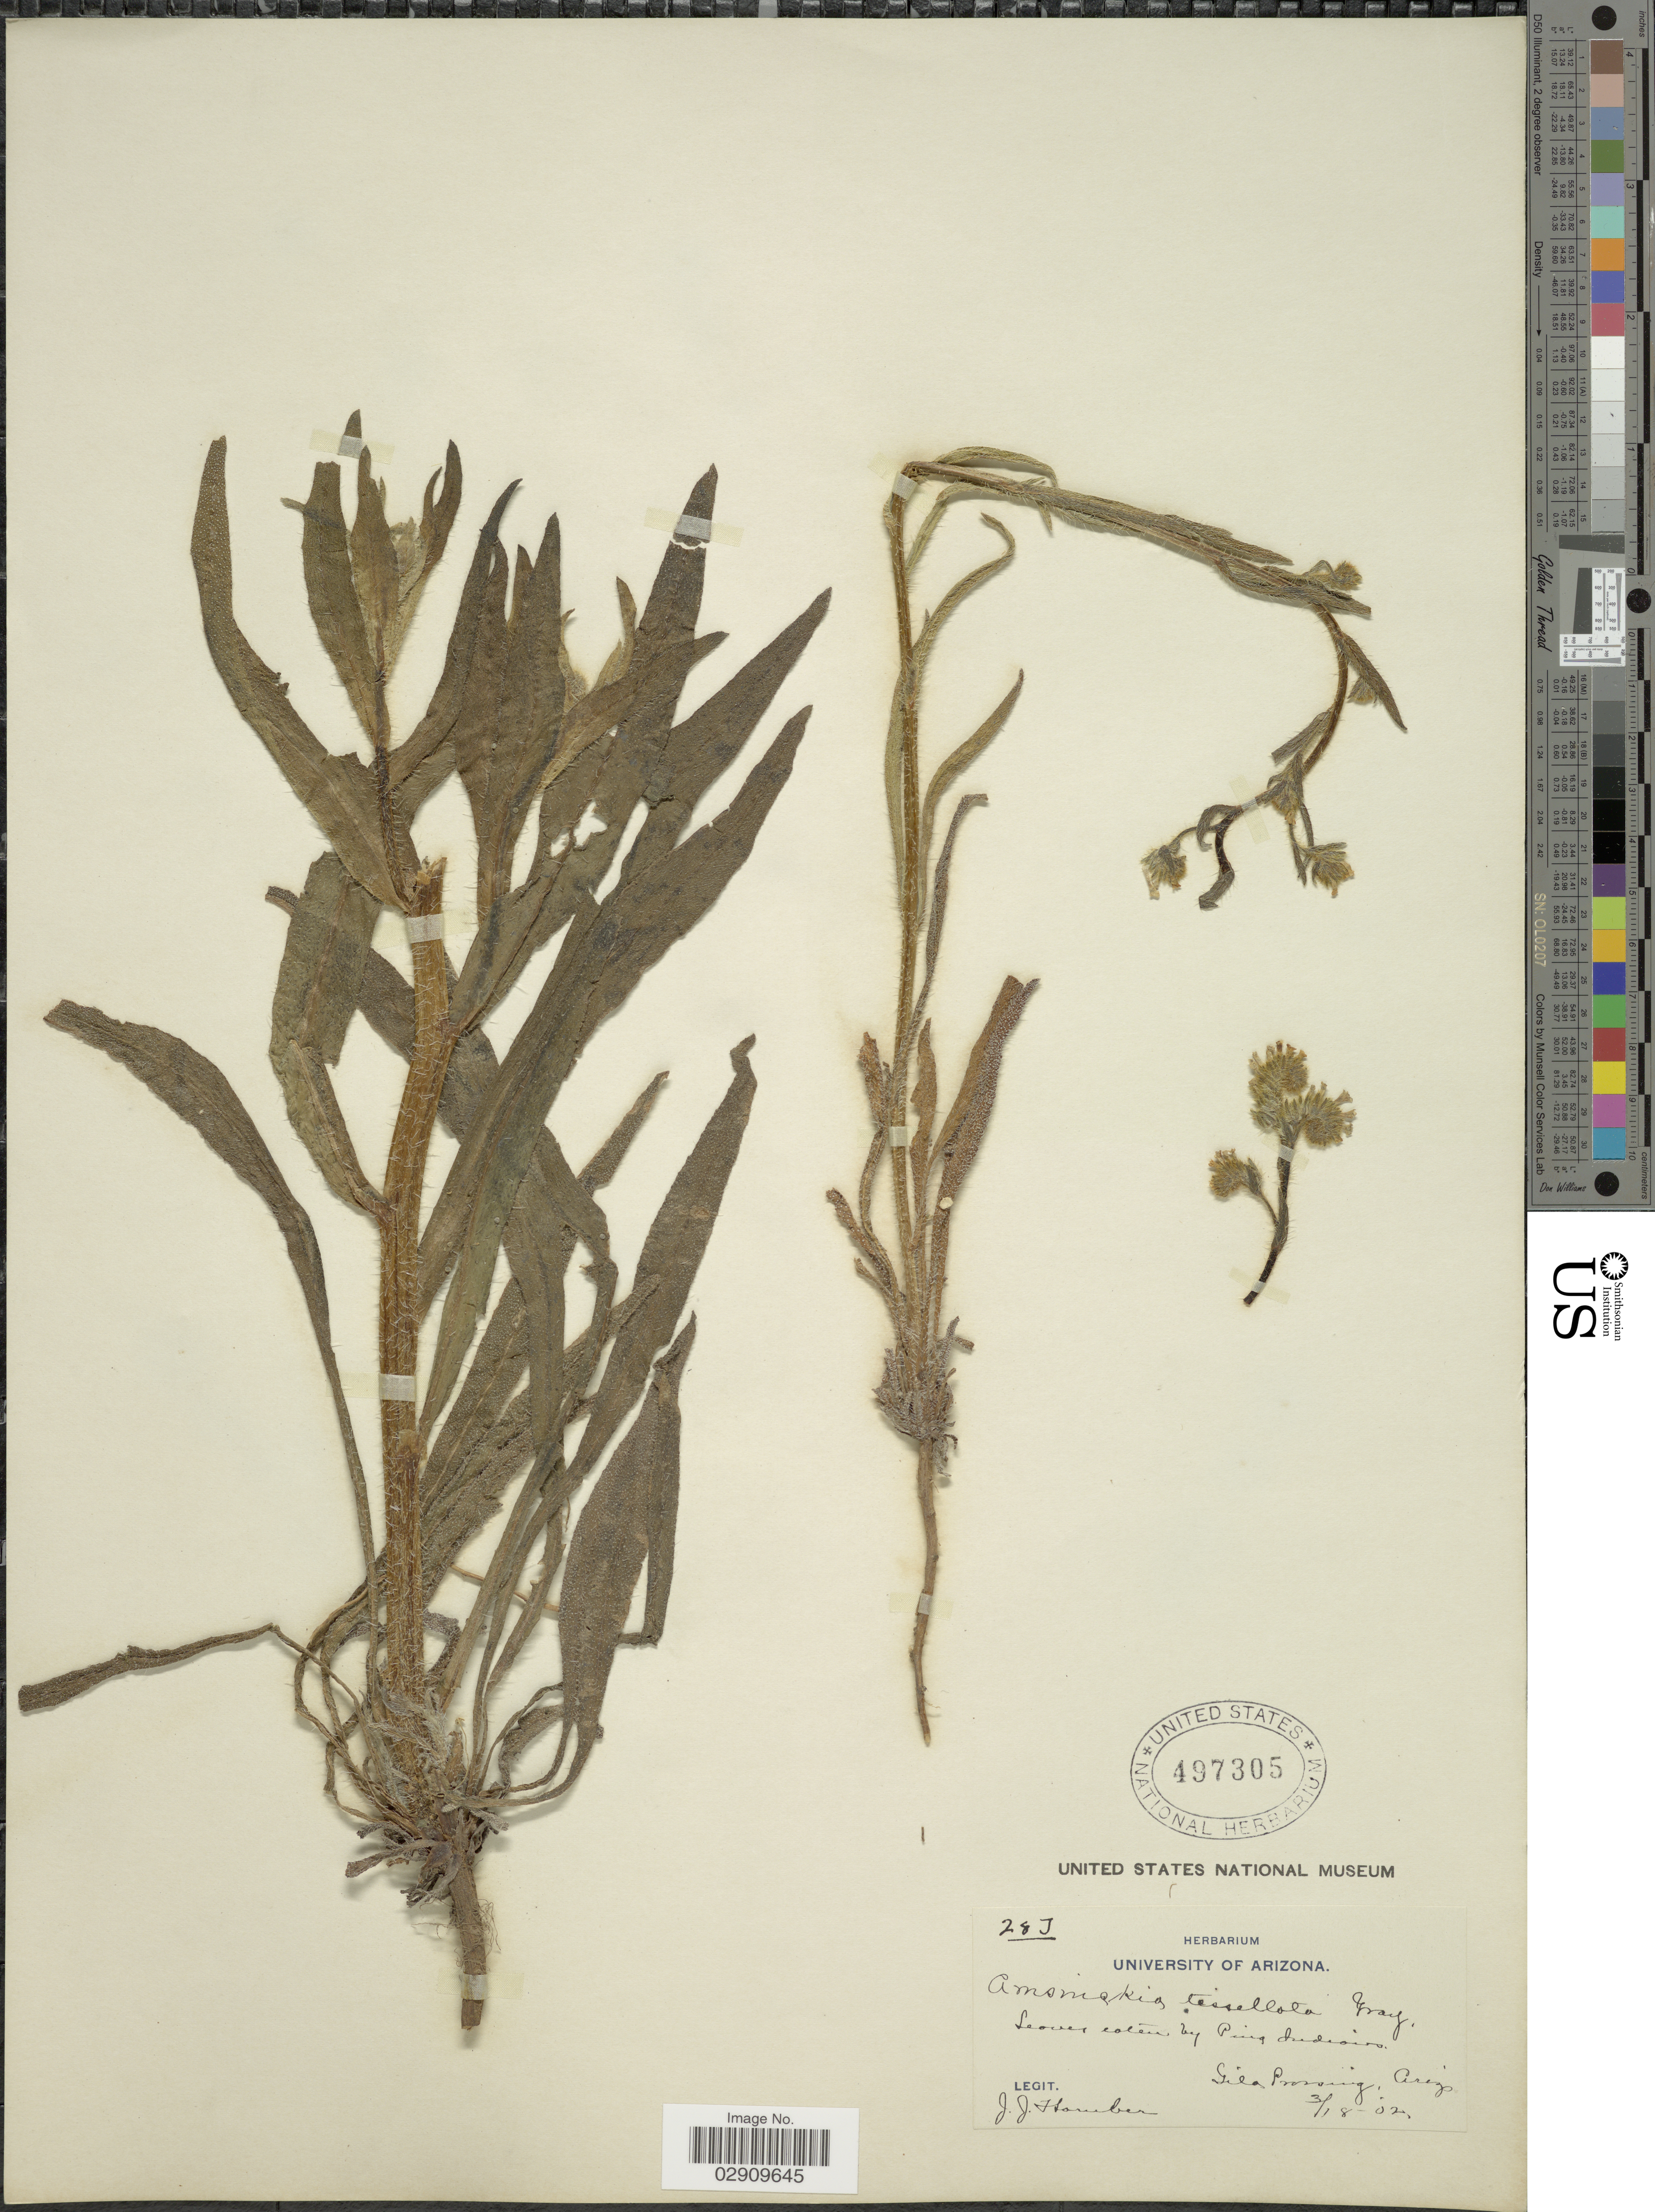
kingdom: Plantae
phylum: Tracheophyta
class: Magnoliopsida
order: Boraginales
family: Boraginaceae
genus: Amsinckia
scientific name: Amsinckia tessellata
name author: A. Gray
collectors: J. Thornber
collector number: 28I*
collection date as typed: Transcribed d/m/y: 18/3/2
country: United States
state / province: Arizona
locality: Gila Pressing.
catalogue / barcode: US 497305